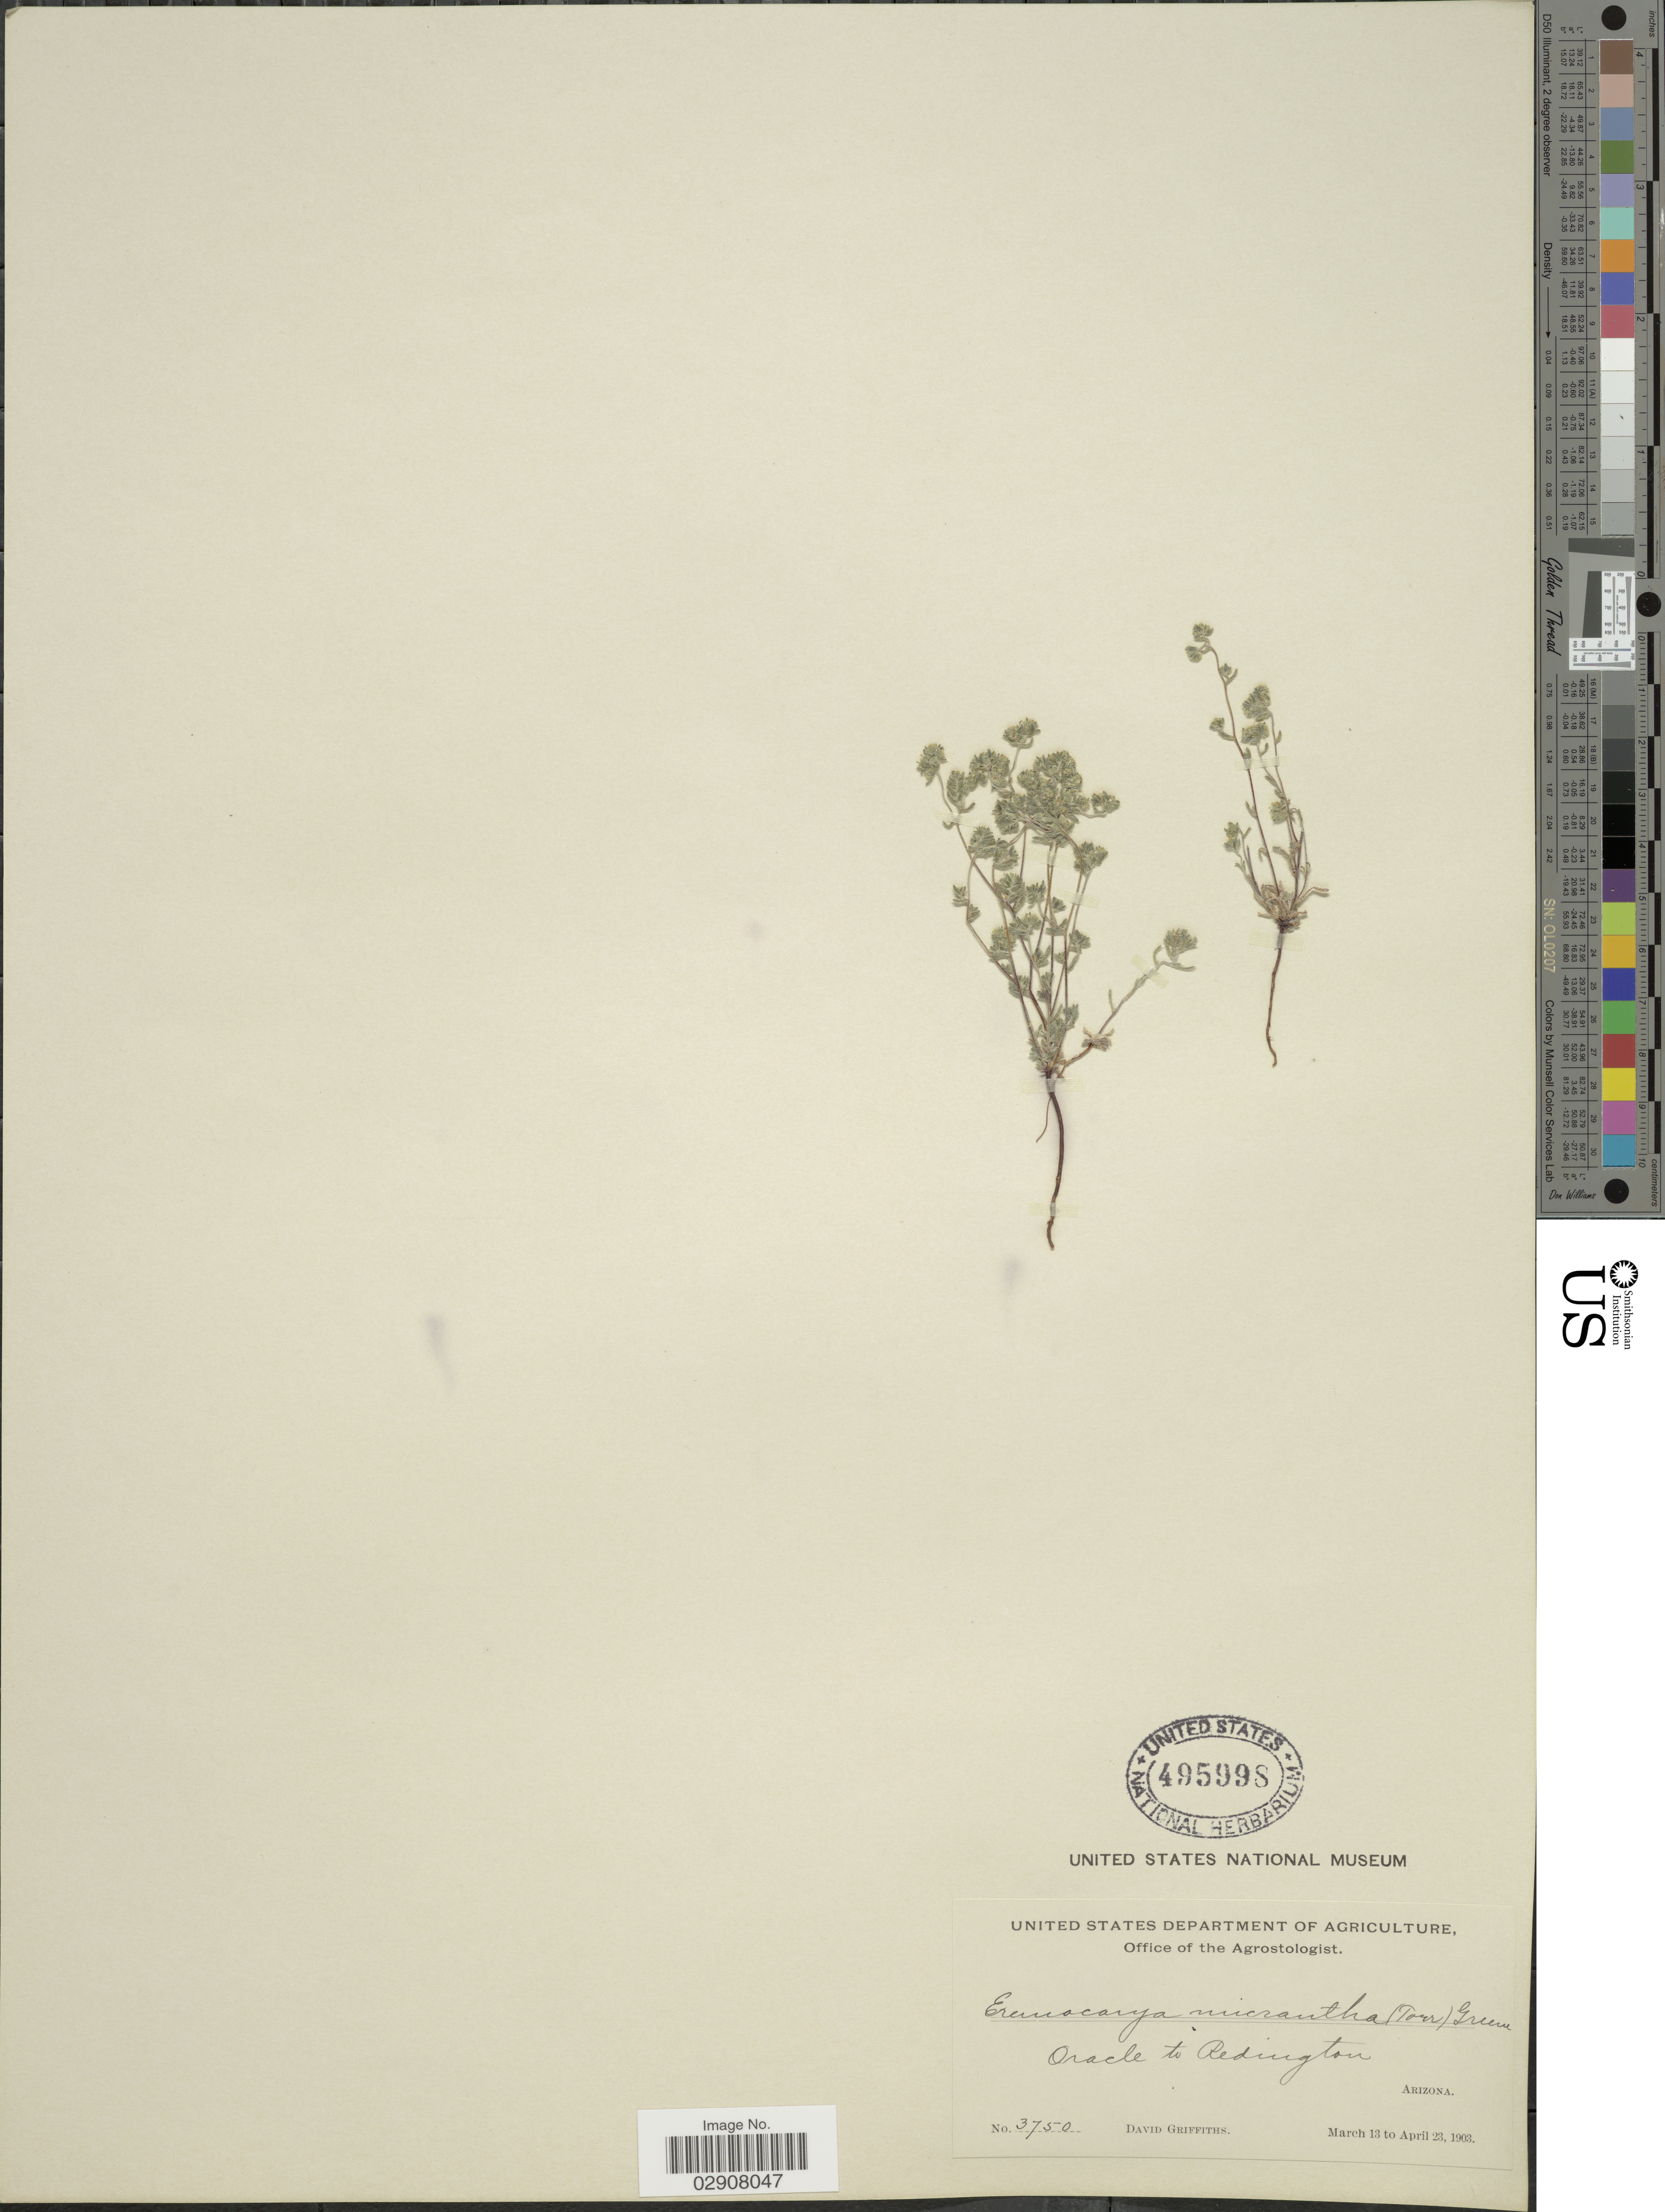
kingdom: Plantae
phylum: Tracheophyta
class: Magnoliopsida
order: Boraginales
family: Boraginaceae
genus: Cryptantha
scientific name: Cryptantha micrantha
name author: (Torr.) I.M. Johnst.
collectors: D. Griffiths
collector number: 3750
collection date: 1903-03-13/1903-03-25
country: United States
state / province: Arizona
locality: Oracle to Redington.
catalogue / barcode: US 495998